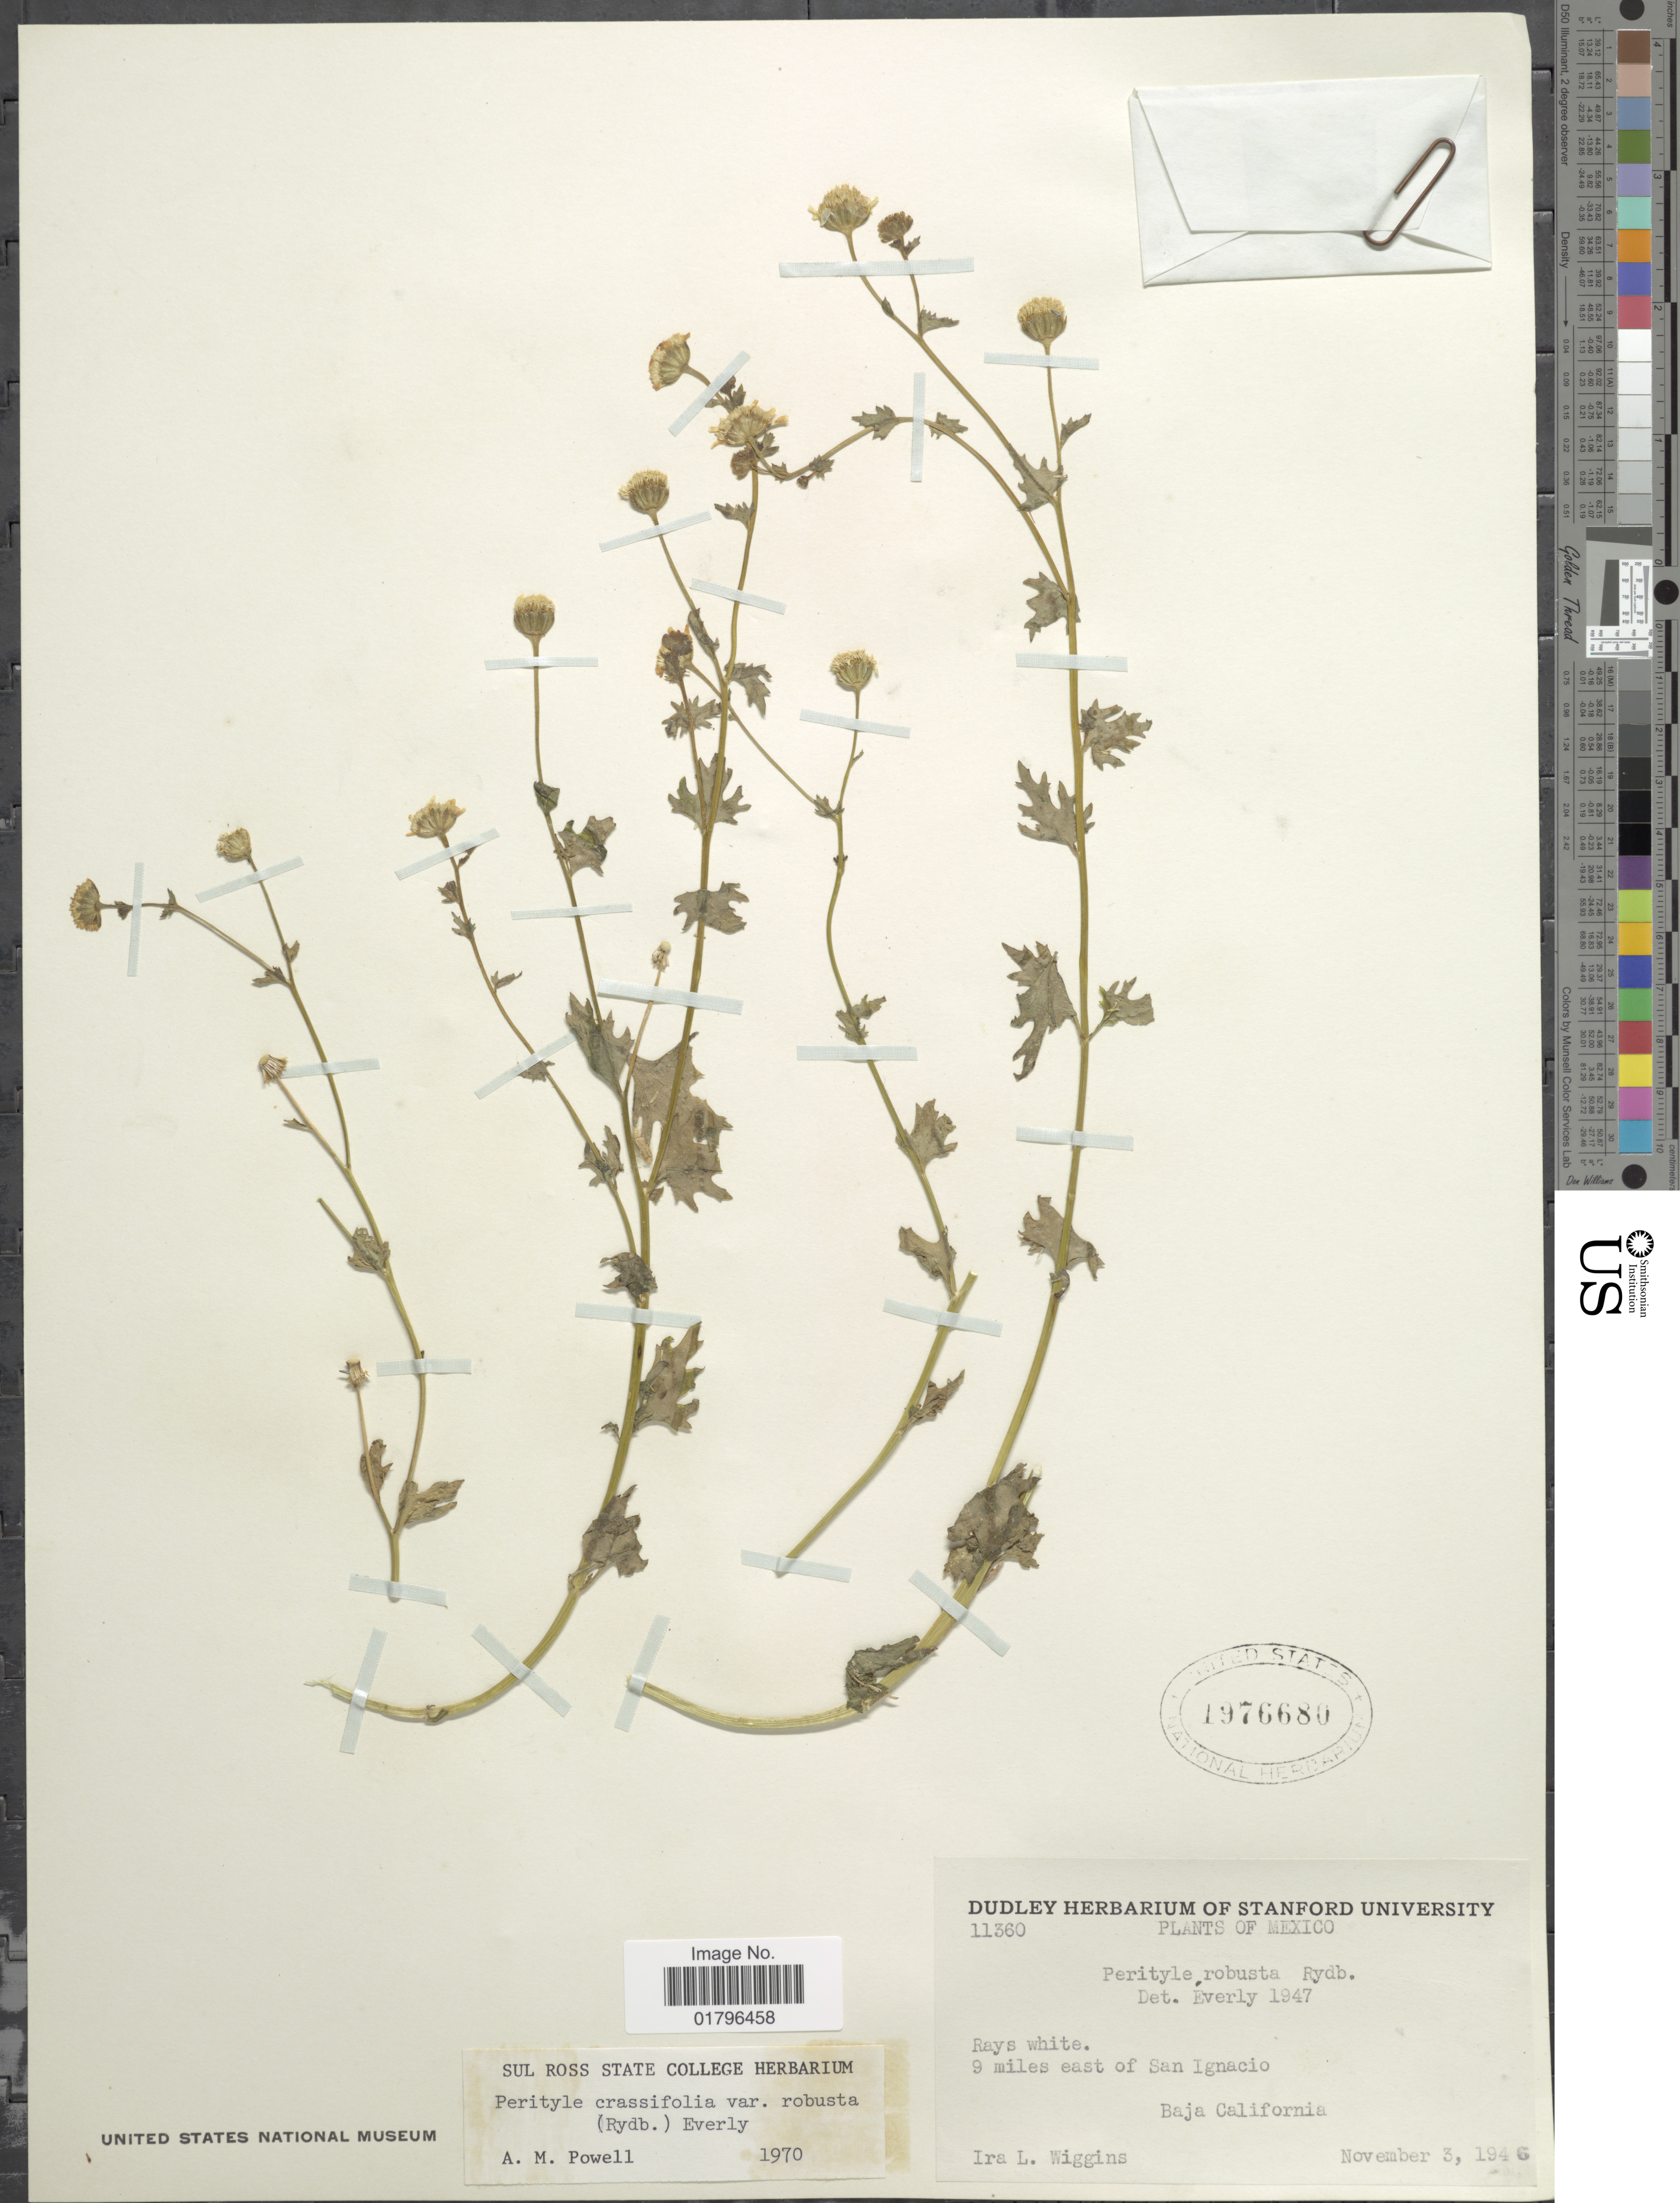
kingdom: Plantae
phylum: Tracheophyta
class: Magnoliopsida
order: Asterales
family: Asteraceae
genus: Perityle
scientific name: Perityle crassifolia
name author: Brandegee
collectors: I. L. Wiggins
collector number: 11360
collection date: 1946-11-03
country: Mexico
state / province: Baja California Sur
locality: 9 miles east of San Ignacio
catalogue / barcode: US 1976680